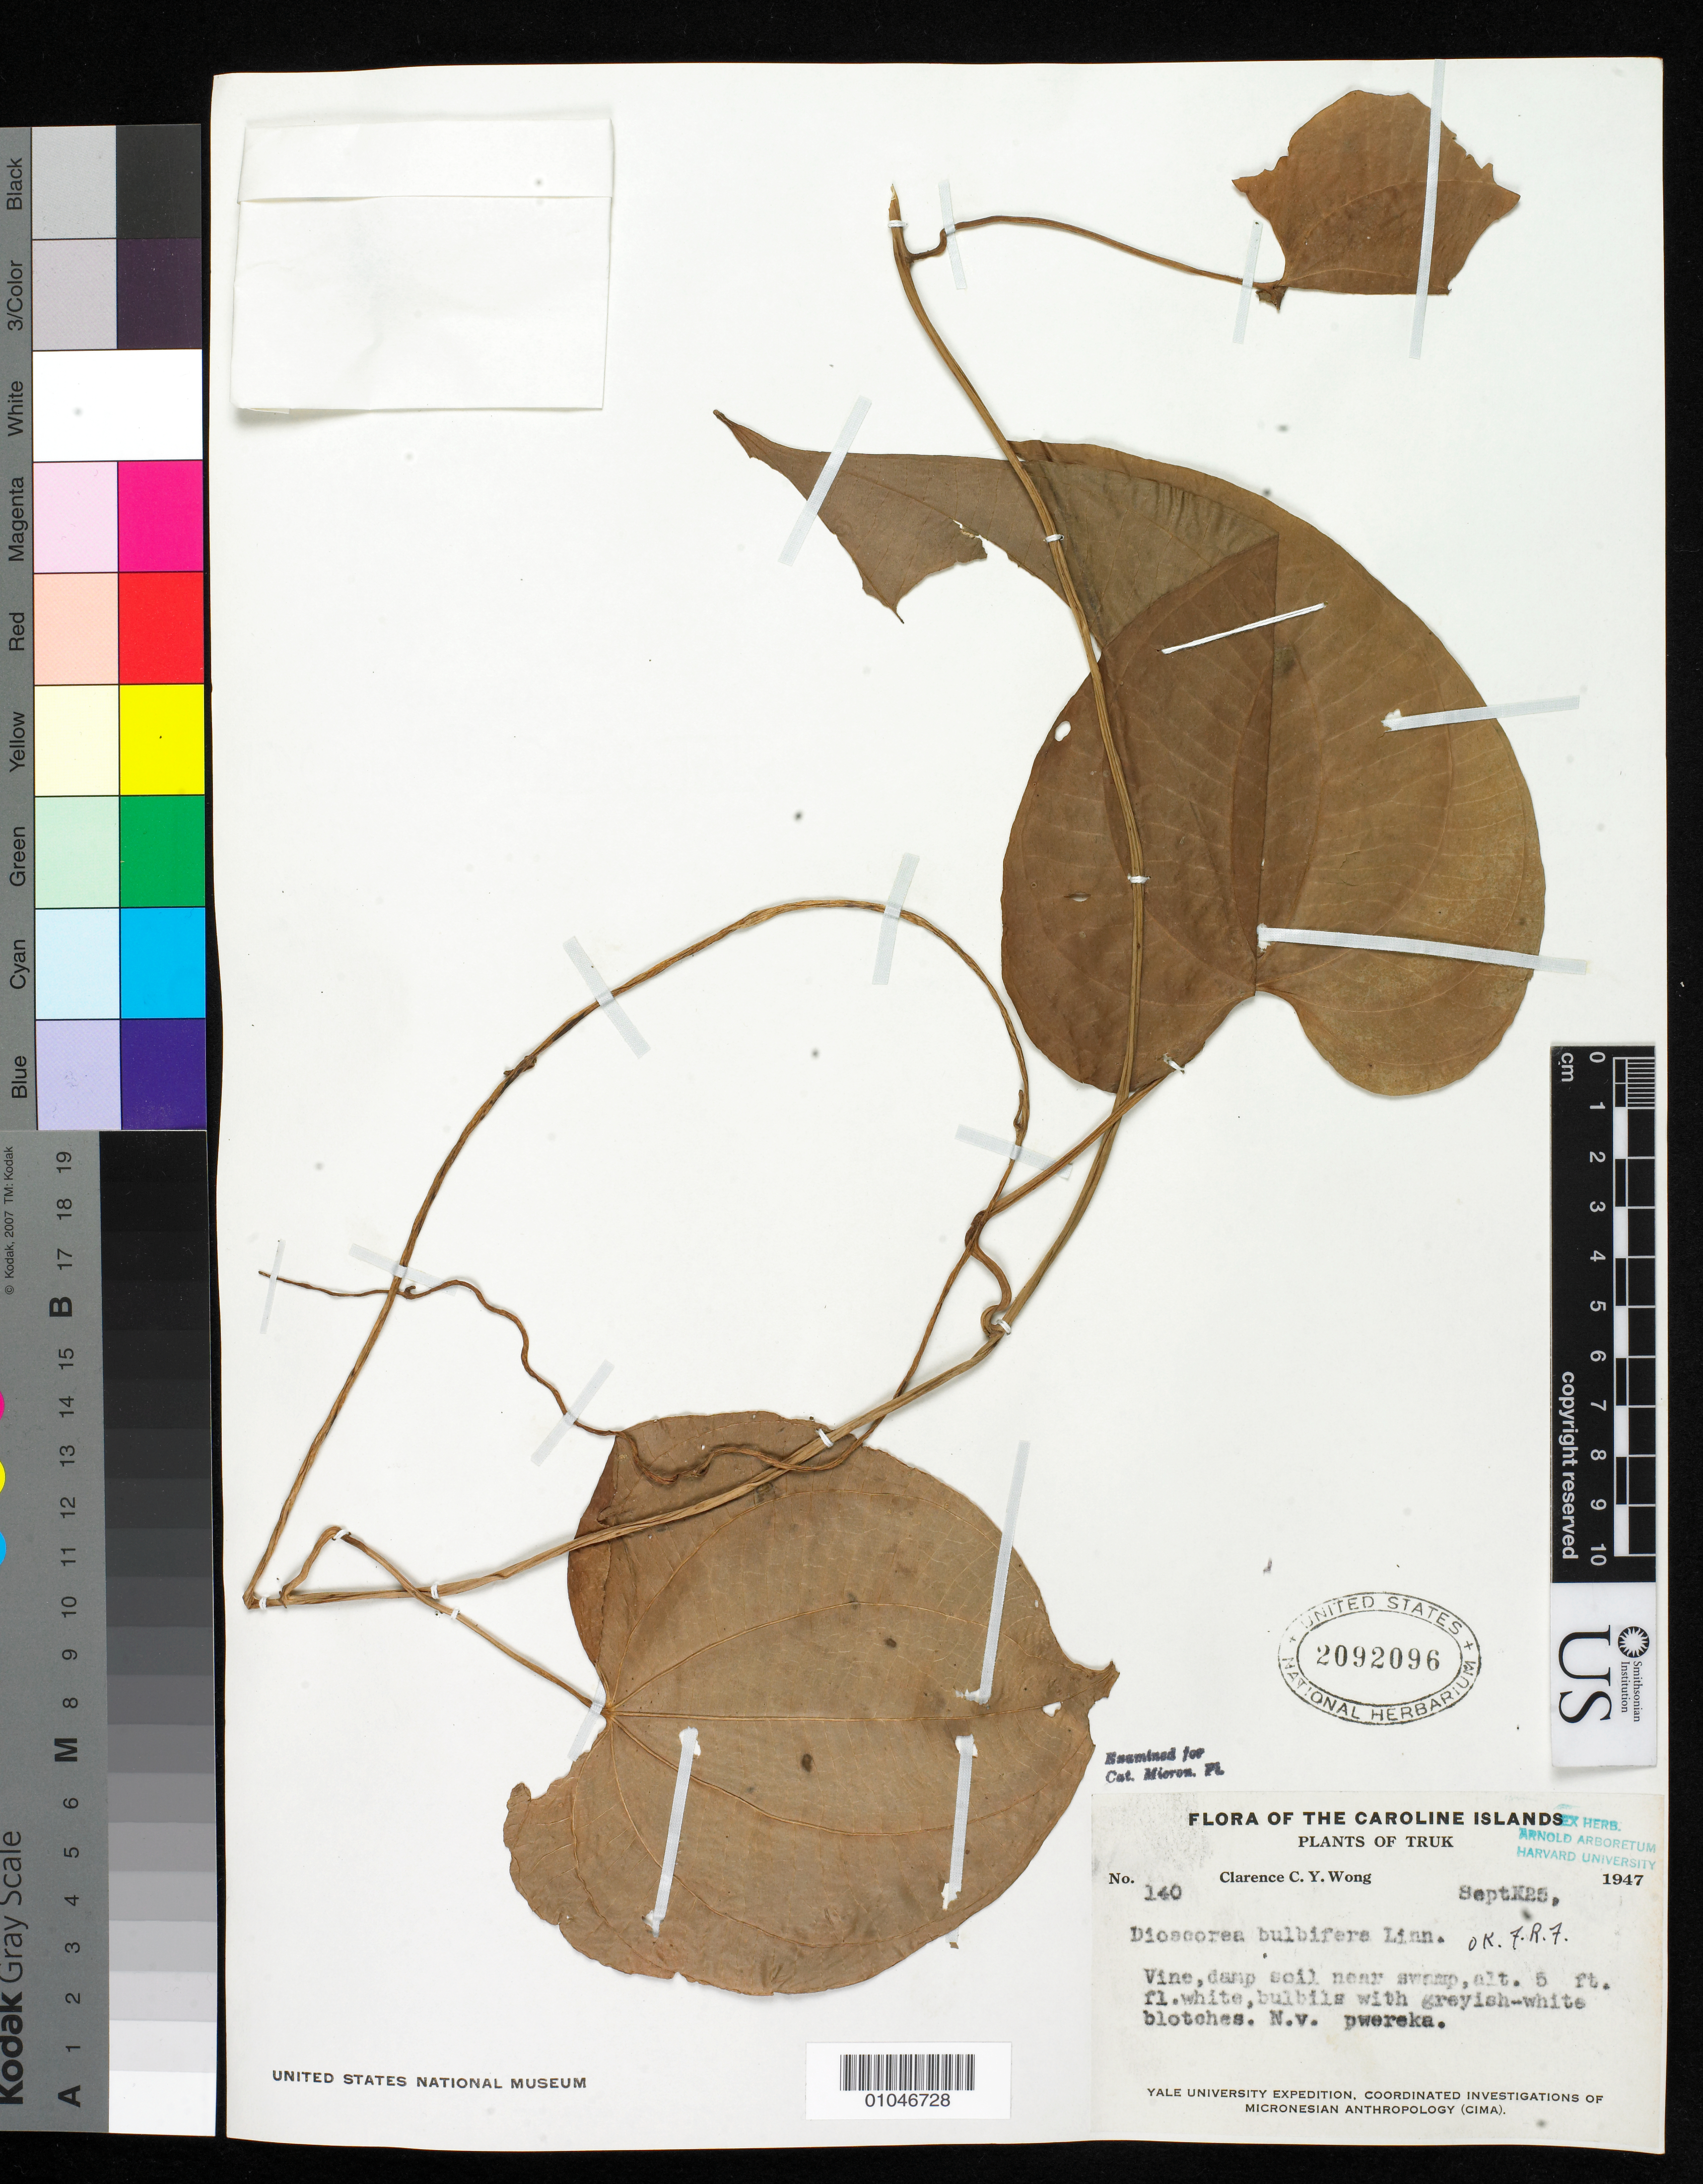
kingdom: Plantae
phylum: Tracheophyta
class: Liliopsida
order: Dioscoreales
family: Dioscoreaceae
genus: Dioscorea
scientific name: Dioscorea bulbifera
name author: L.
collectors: C. Wong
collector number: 140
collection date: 1947-09-25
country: Micronesia, Federated States of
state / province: Truk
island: Truk (Chuuk) Is.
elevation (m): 2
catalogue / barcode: US 2092096